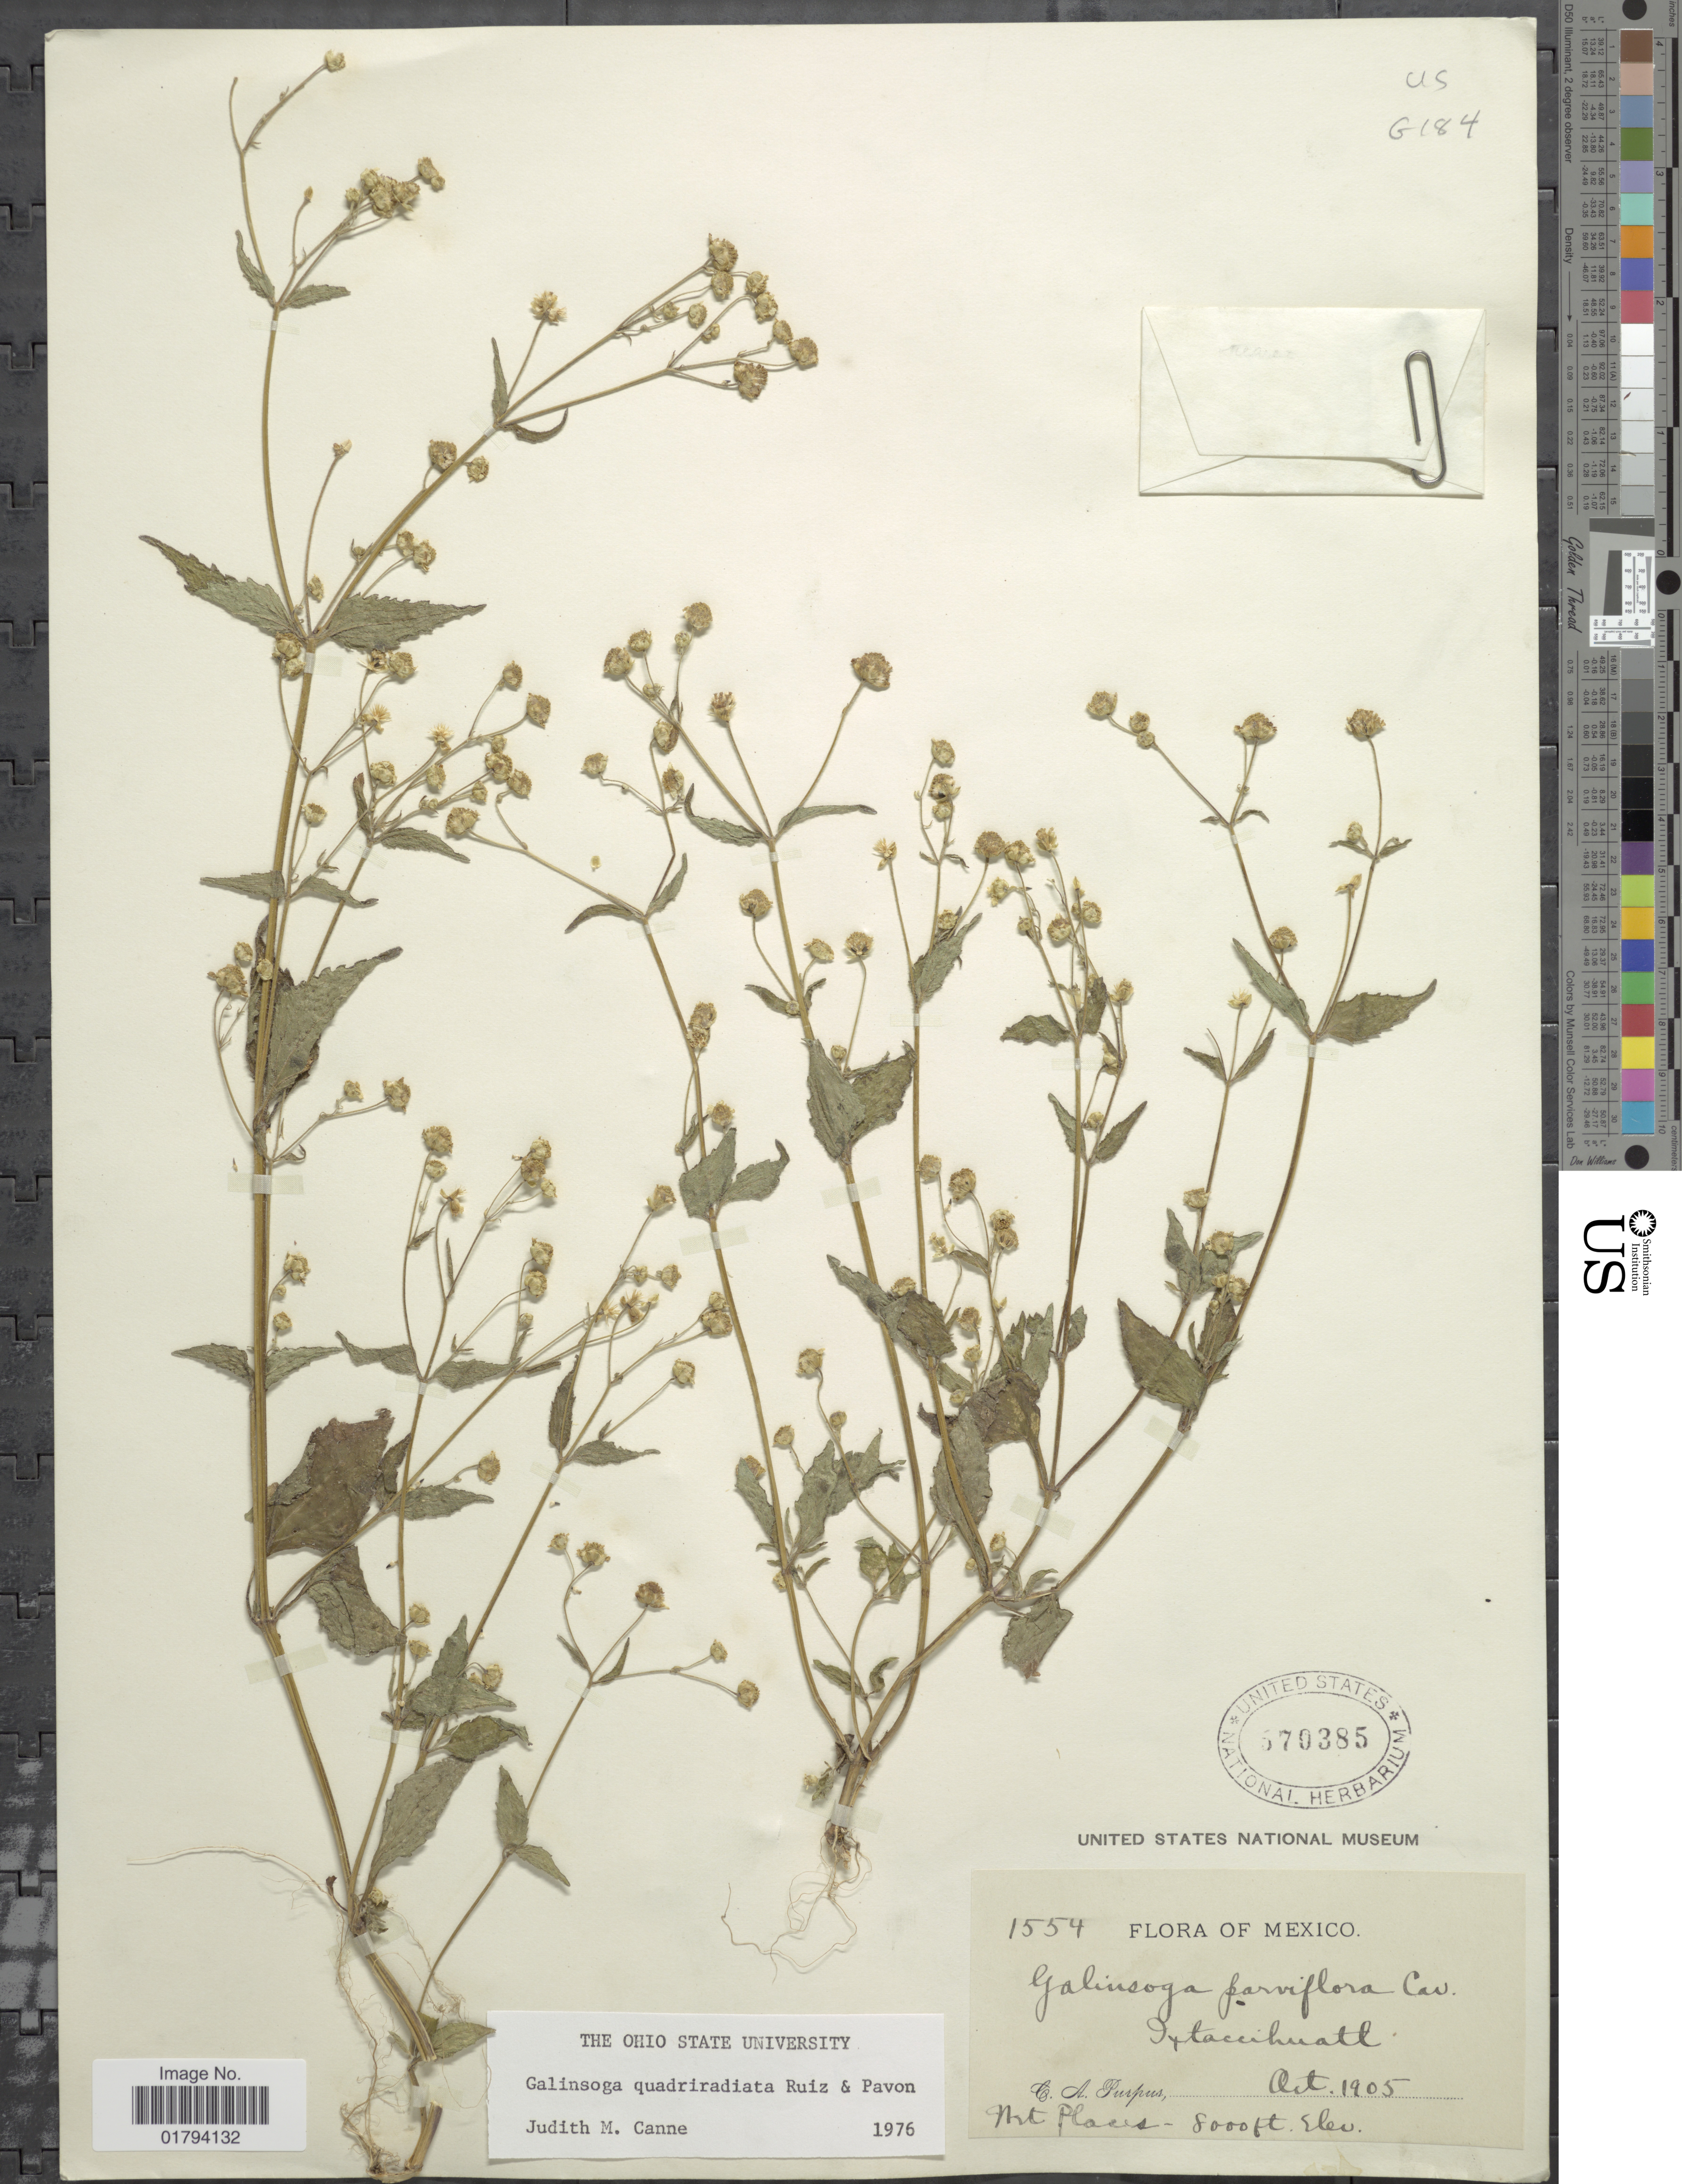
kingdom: Plantae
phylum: Tracheophyta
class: Magnoliopsida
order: Asterales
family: Asteraceae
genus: Galinsoga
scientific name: Galinsoga quadriradiata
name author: Ruiz & Pav.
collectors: C. A. Purpus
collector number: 1554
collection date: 1905-10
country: Mexico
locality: Iztaccihuatl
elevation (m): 2438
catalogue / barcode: US 570385